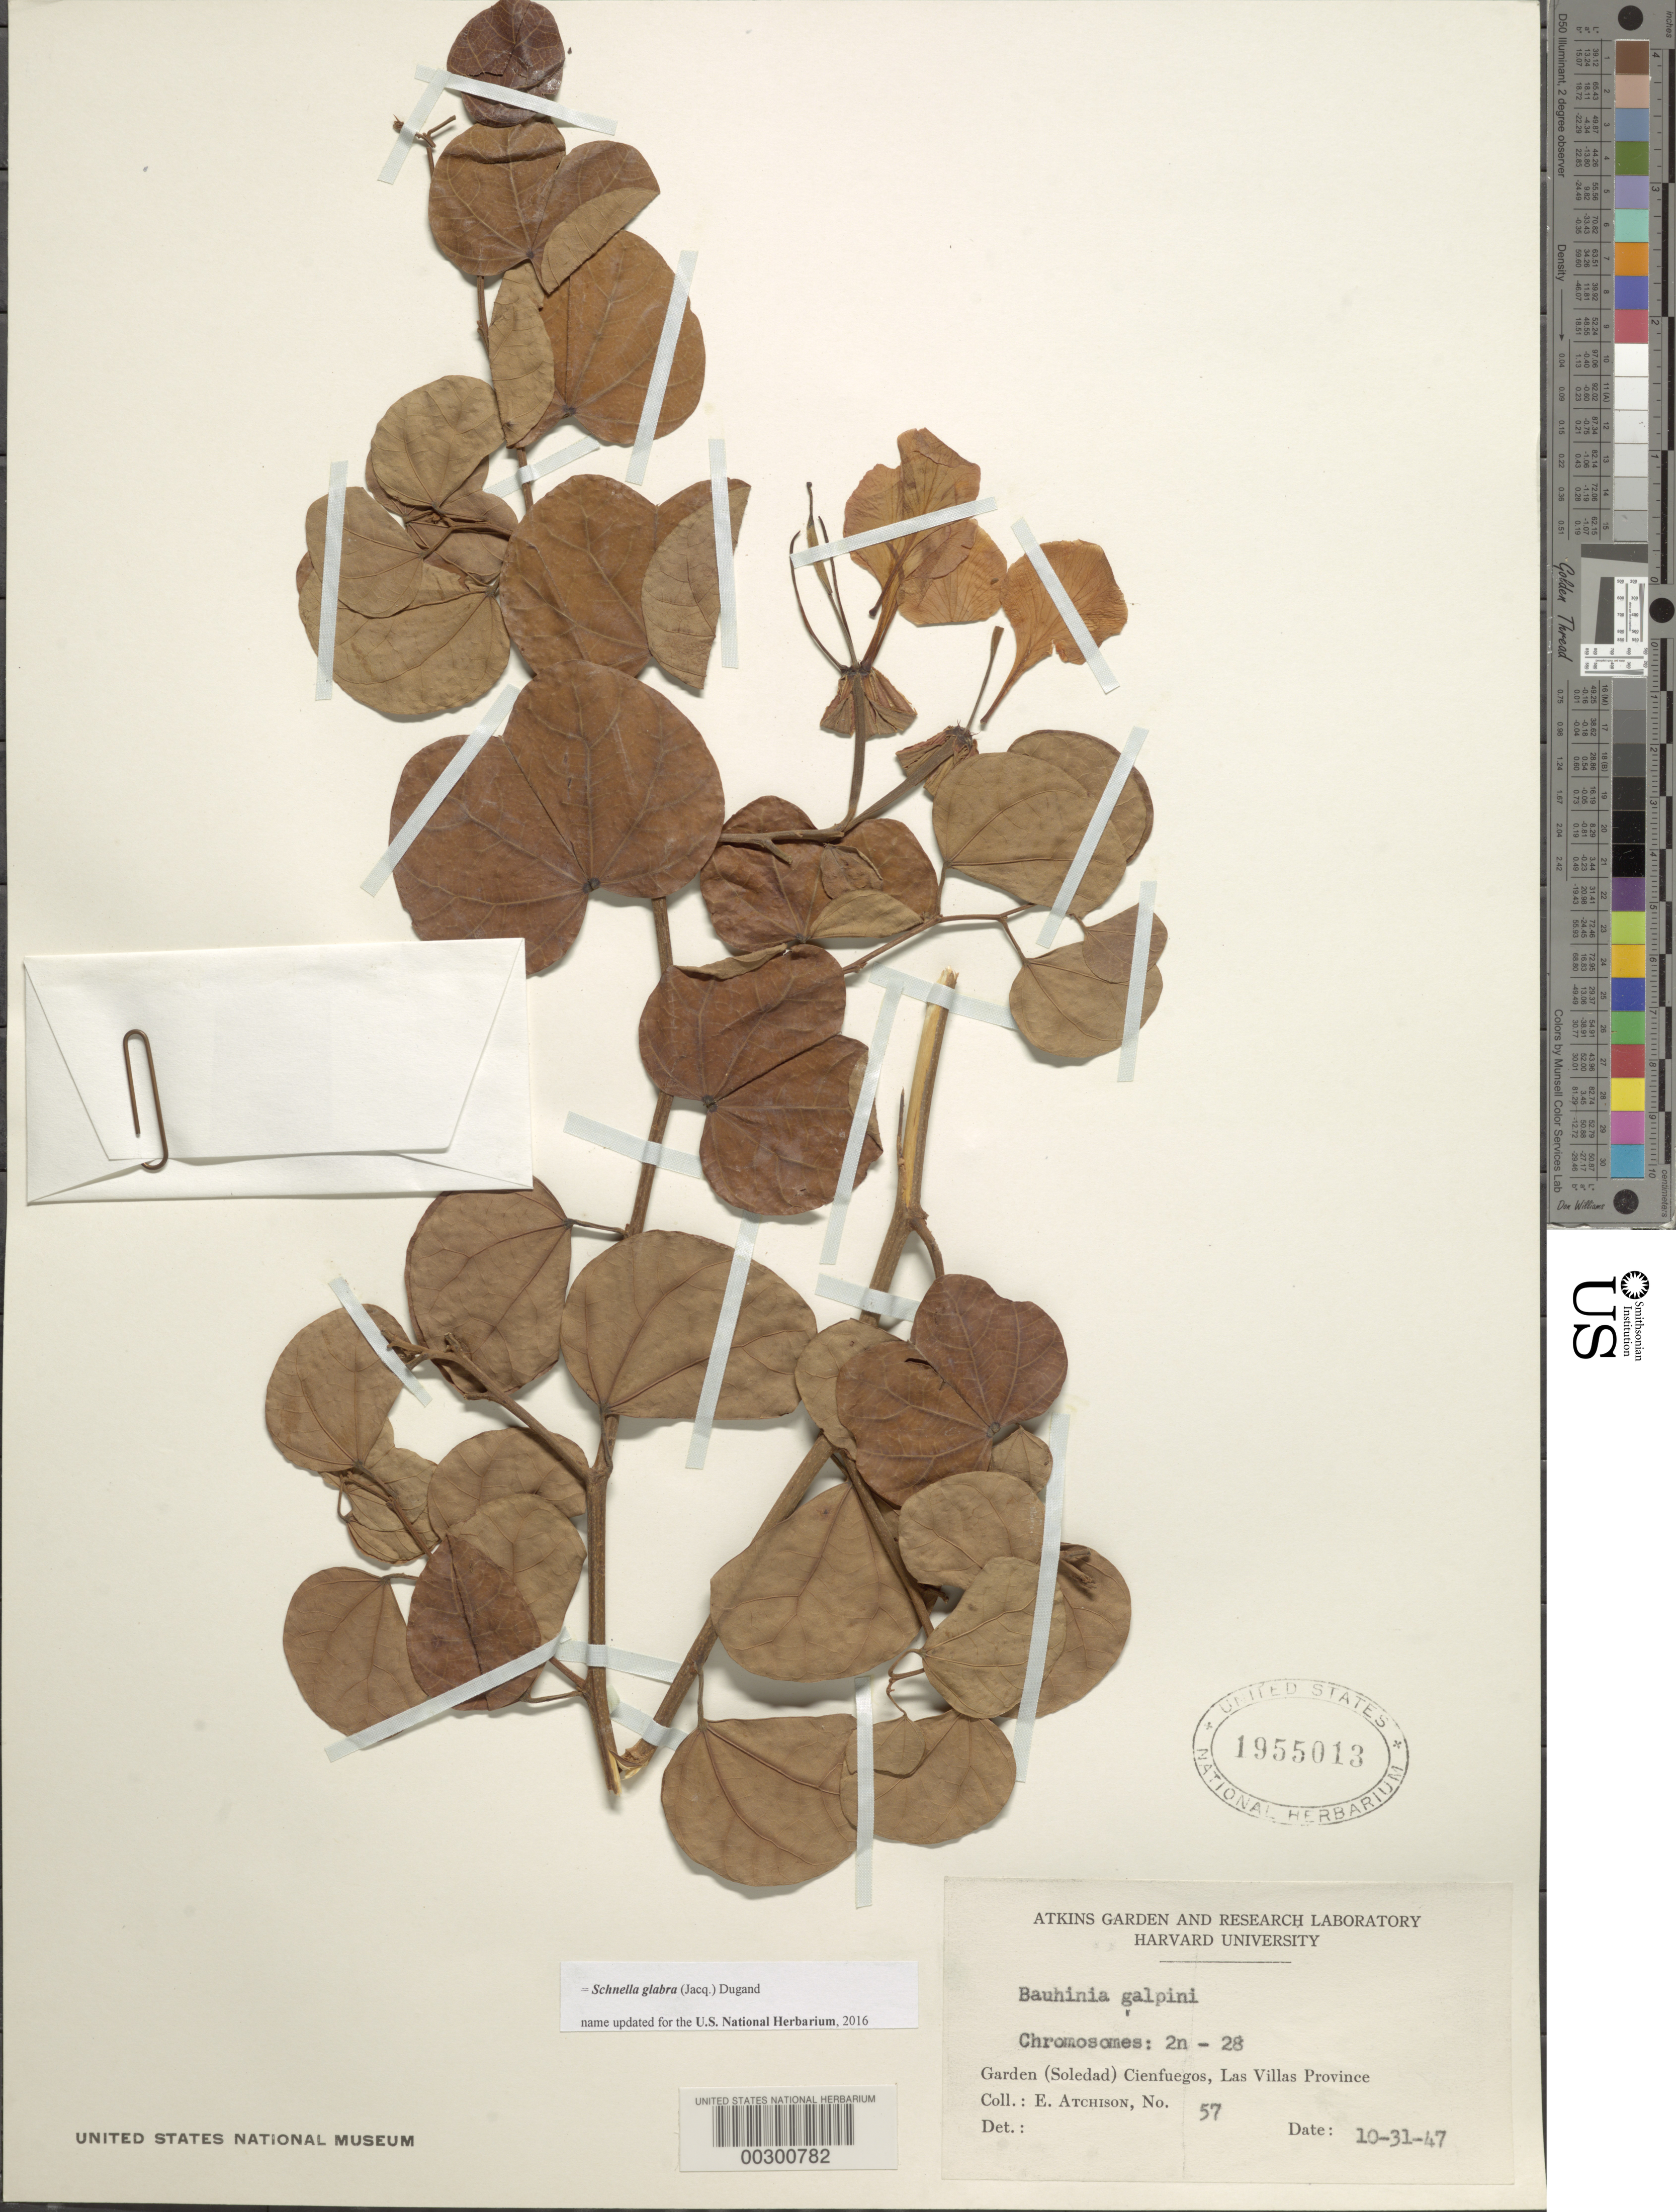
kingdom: Plantae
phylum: Tracheophyta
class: Magnoliopsida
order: Fabales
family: Fabaceae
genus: Schnella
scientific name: Schnella glabra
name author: (Jacq.) Dugand G.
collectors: E. Atchison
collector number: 57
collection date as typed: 31 Oct 1947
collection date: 1947-10-31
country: Cuba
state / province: Las Villas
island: Greater Antilles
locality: Garden (soledad) cienfuegos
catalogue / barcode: US 1955013